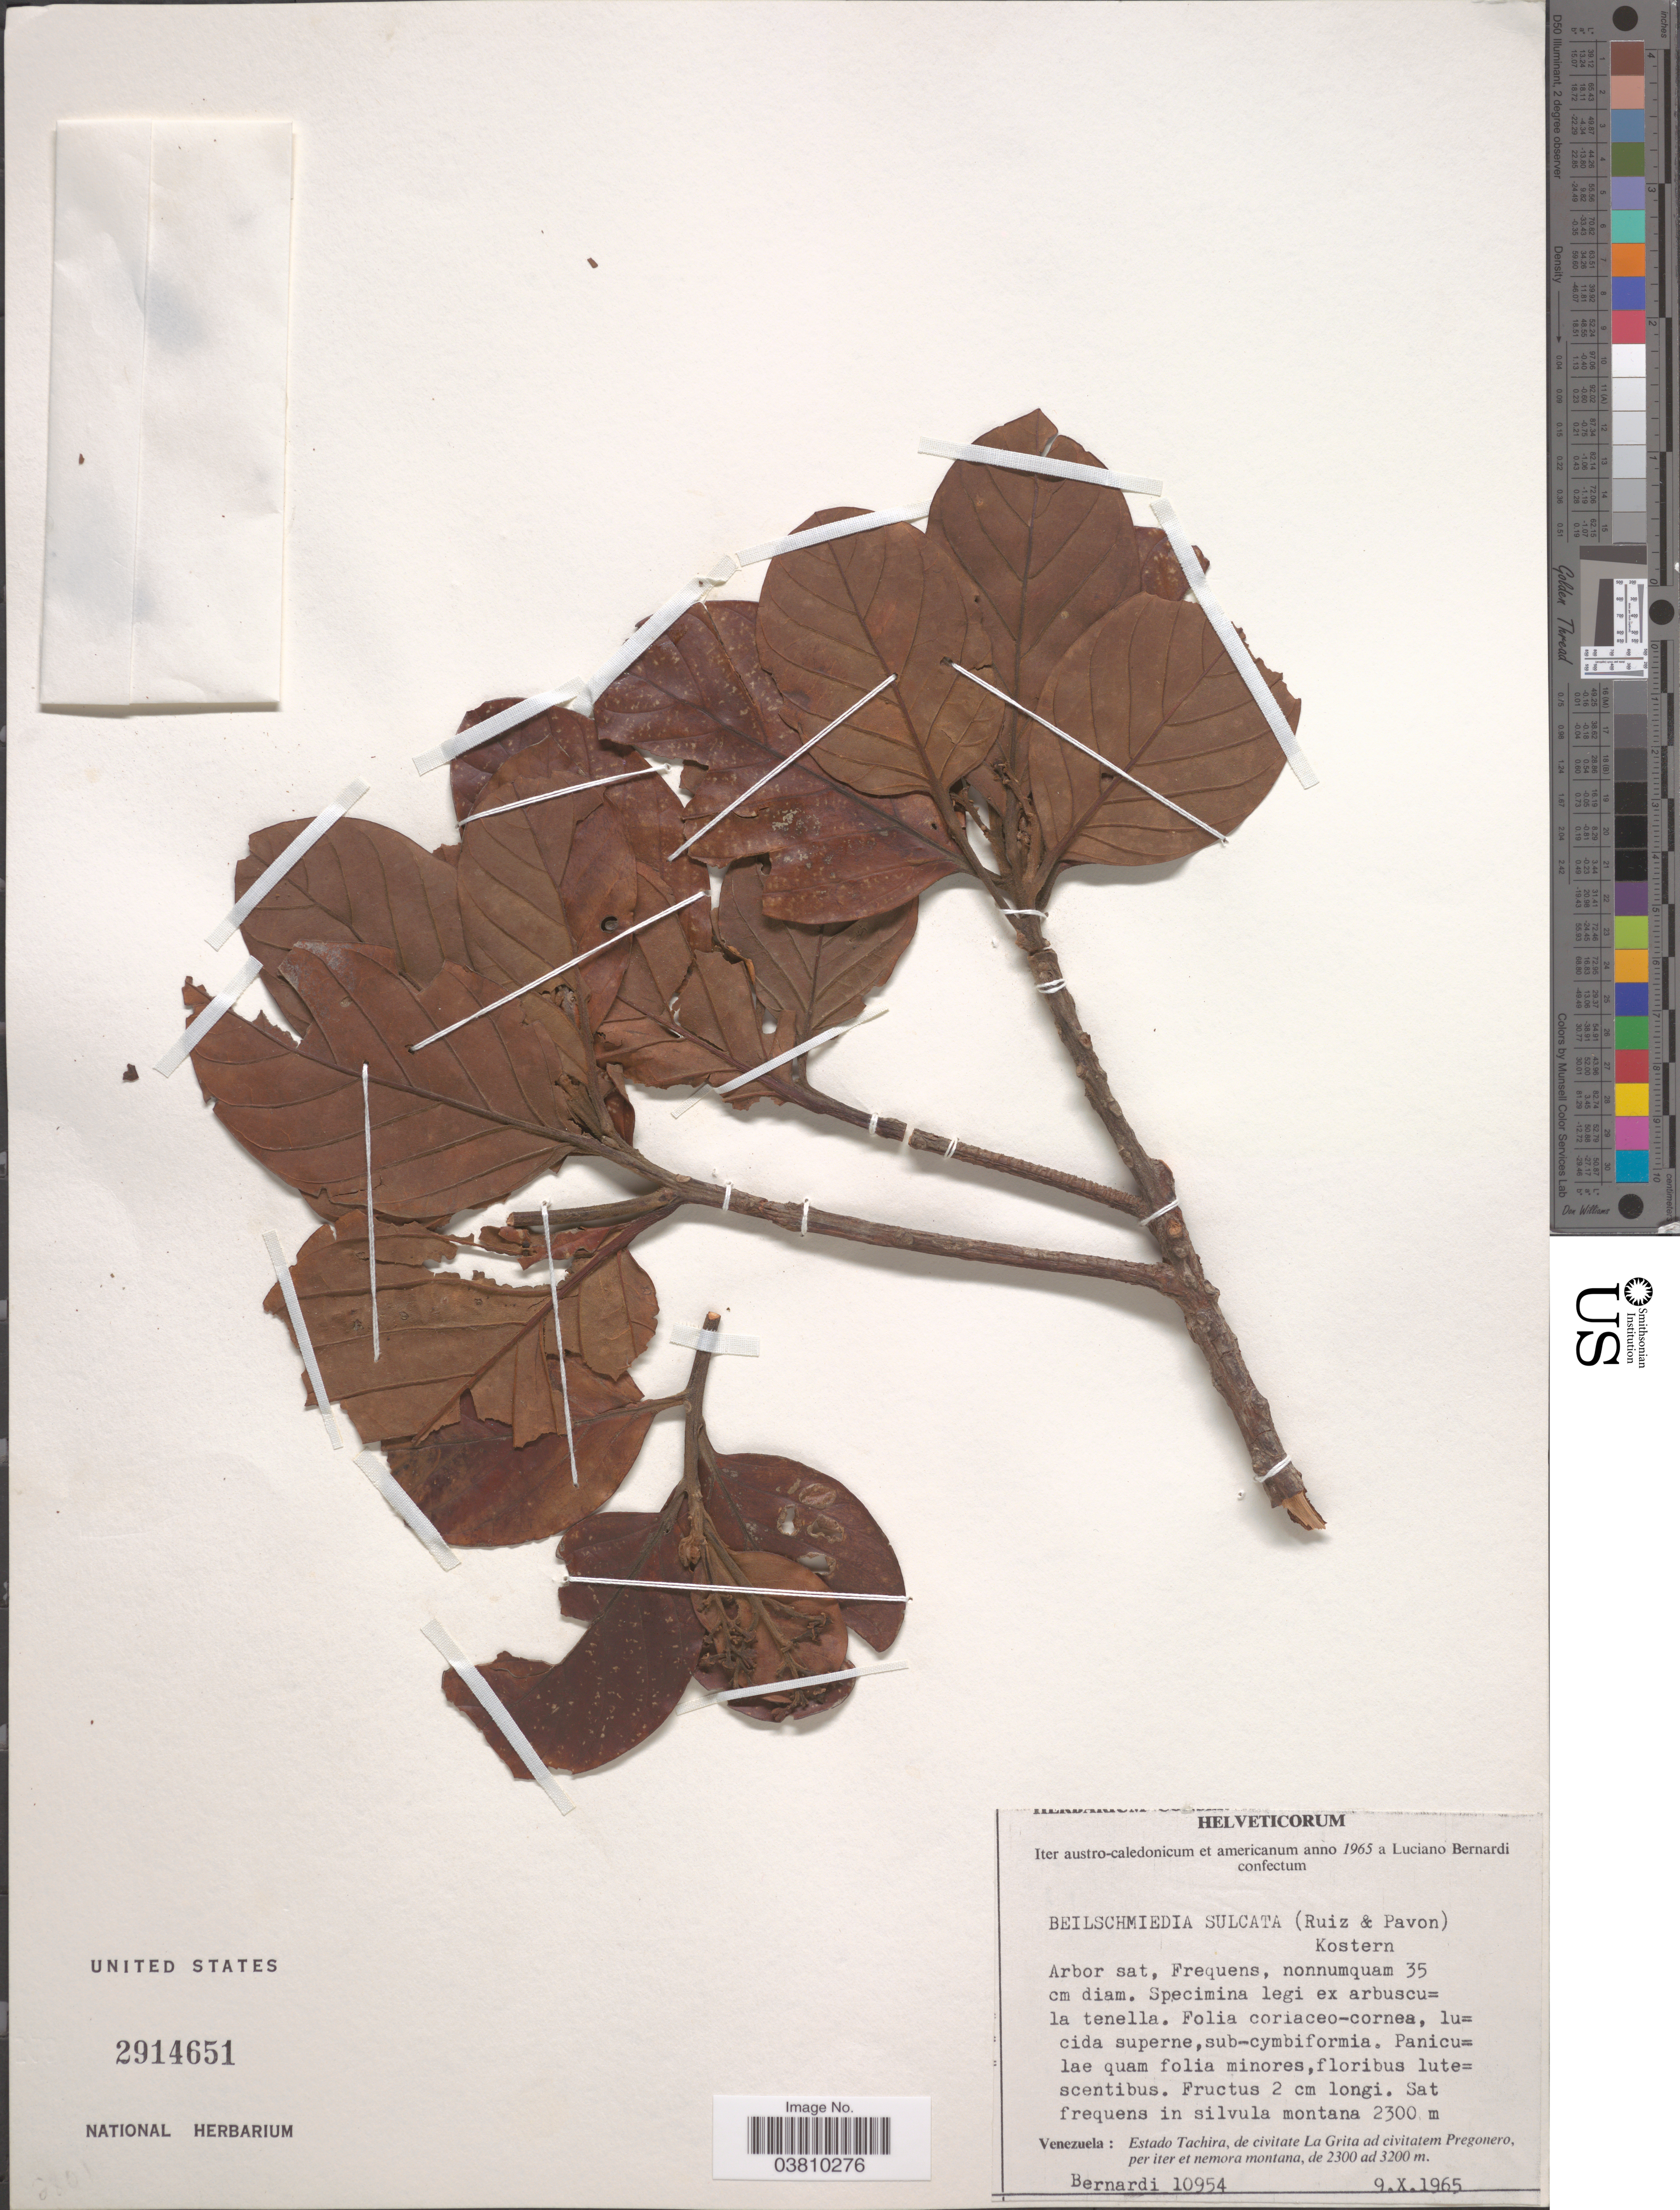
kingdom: Plantae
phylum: Tracheophyta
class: Magnoliopsida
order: Laurales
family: Lauraceae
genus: Beilschmiedia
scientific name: Beilschmiedia sulcata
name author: (Ruiz & Pav.) Kosterm.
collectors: L. Bernardi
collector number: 10954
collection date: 1965-10-09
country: Venezuela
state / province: Tachira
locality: De civitate La Grita ad vicitatem Pregonero, per iter et nemora montana.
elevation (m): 2300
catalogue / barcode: US 2914651